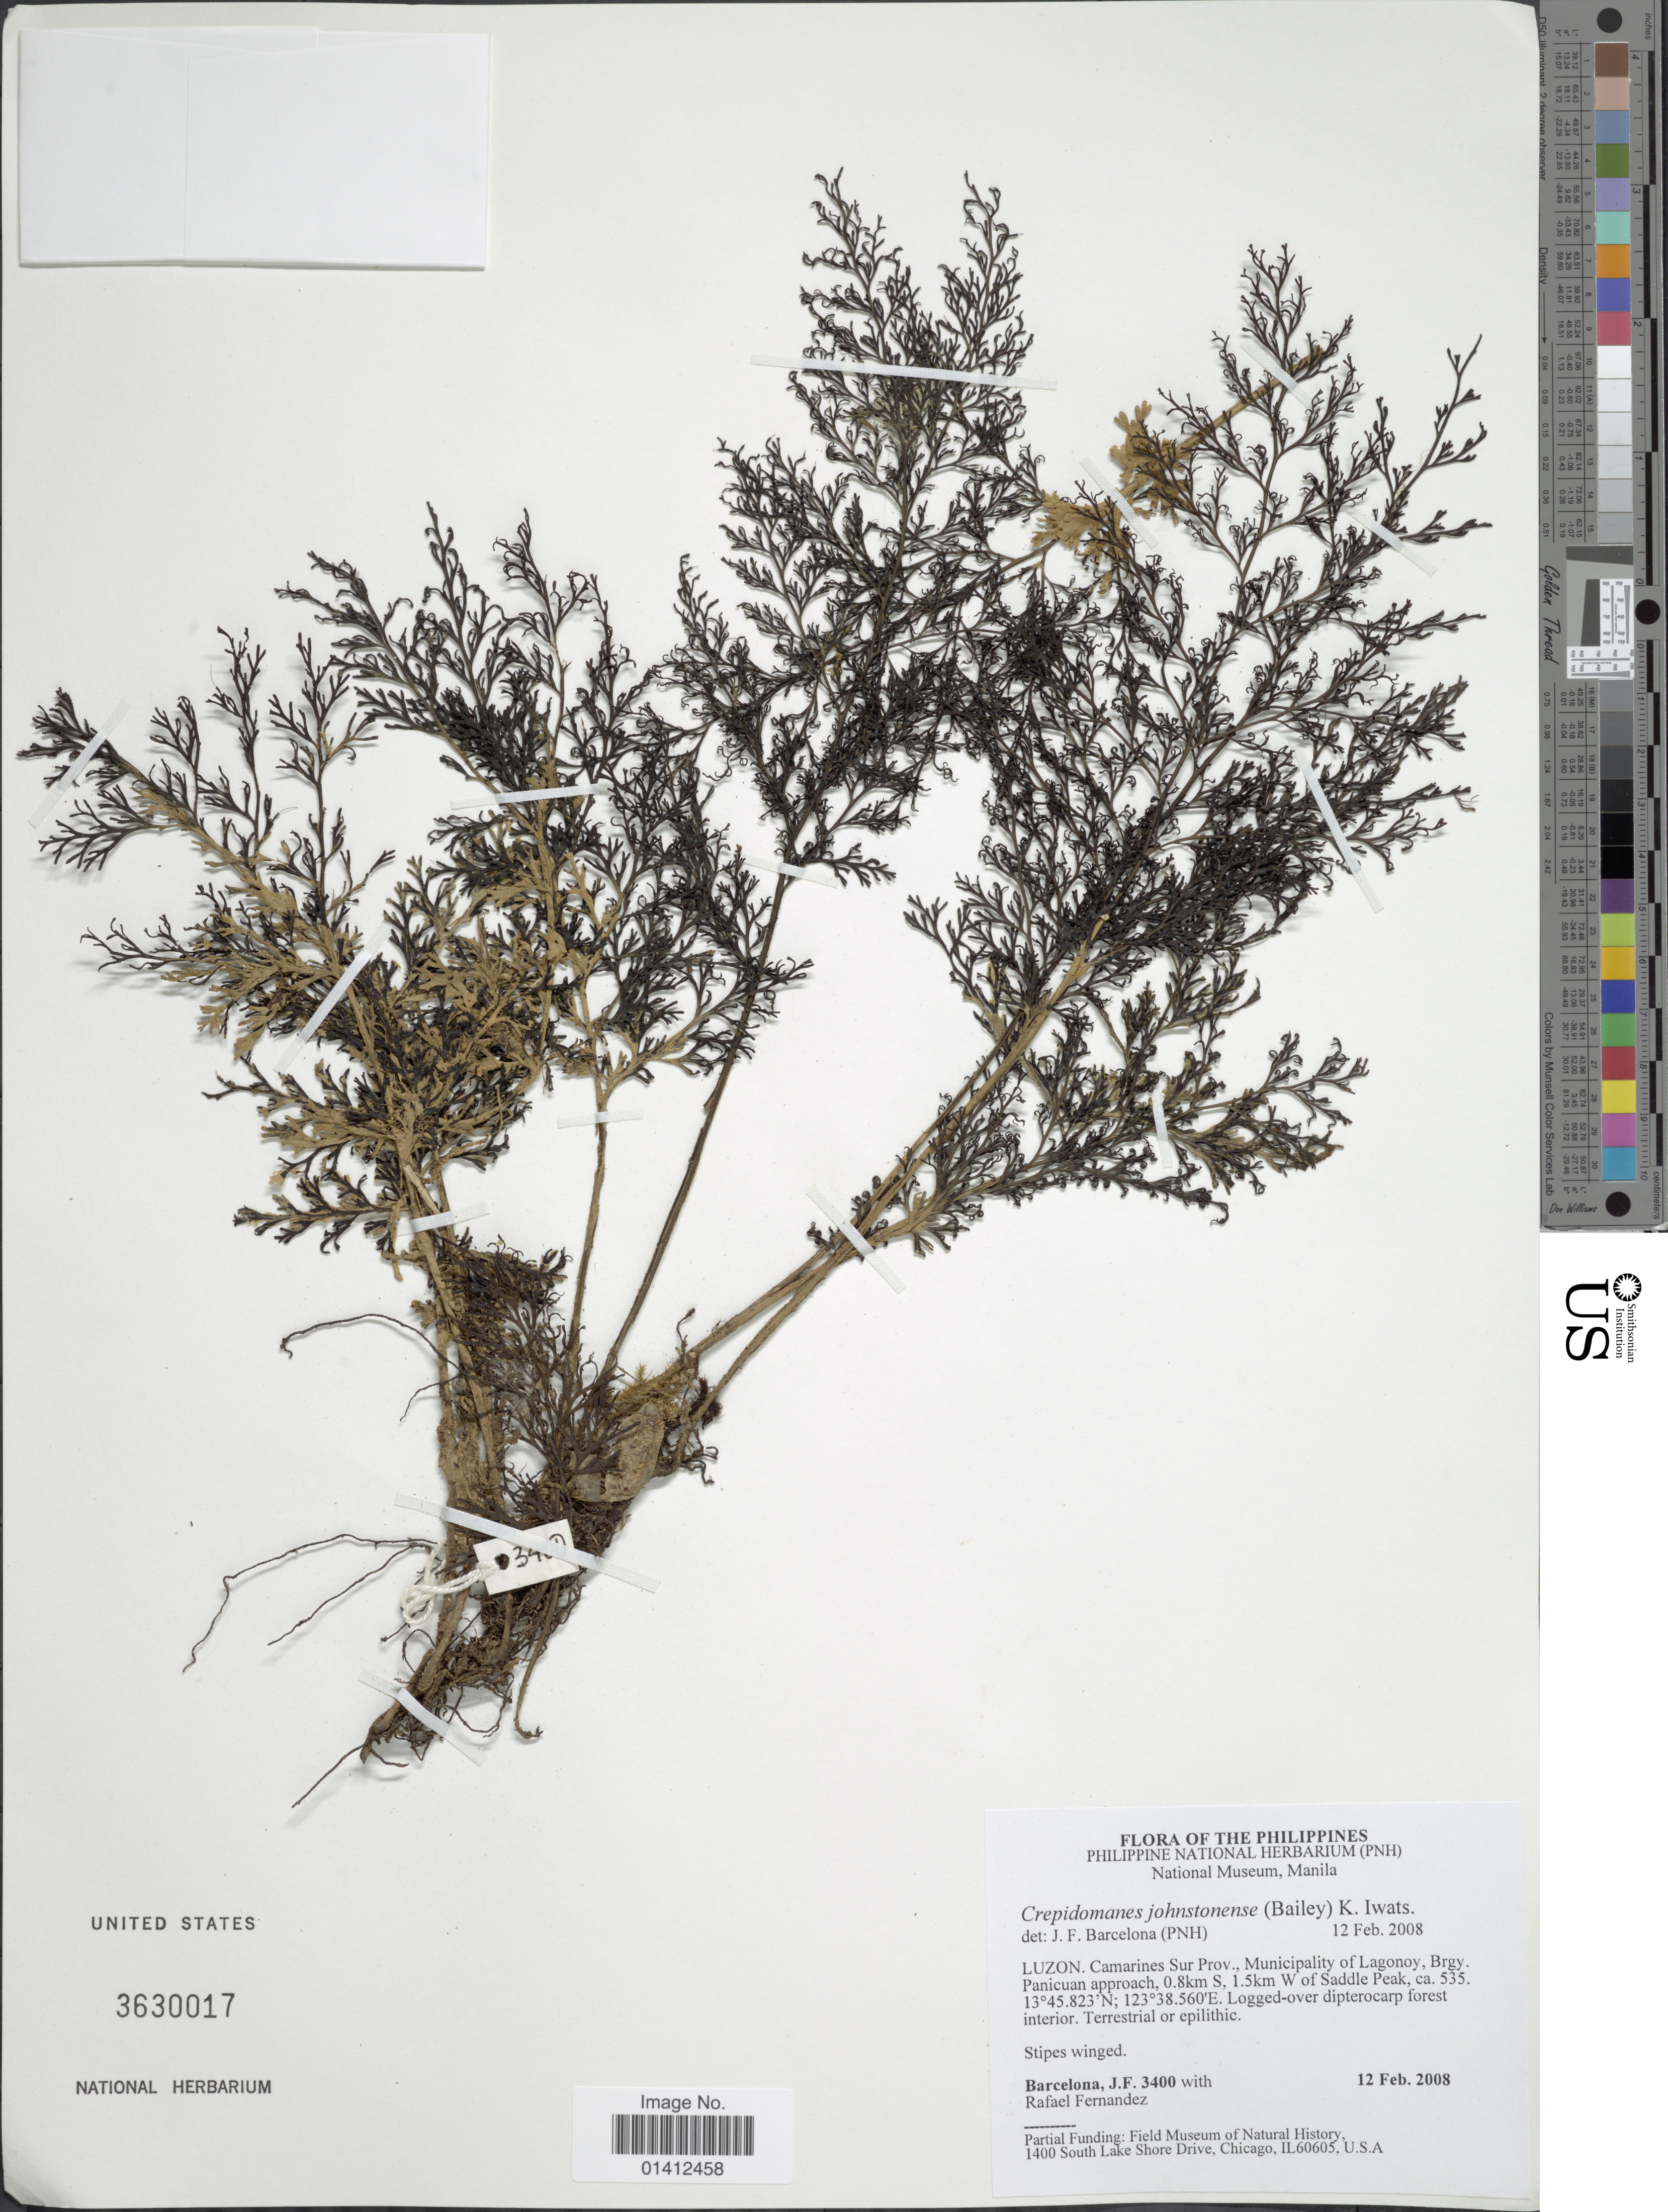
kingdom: Plantae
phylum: Tracheophyta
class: Polypodiopsida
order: Hymenophyllales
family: Hymenophyllaceae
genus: Vandenboschia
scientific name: Vandenboschia johnstonensis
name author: (Bailey) Copel.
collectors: J. F. Barcelona & R. Fernandez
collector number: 3400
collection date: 2008-02-12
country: Philippines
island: Luzon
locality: Luzon, Camarines Sur Prov., Municipality of Lagonoy, Brgy. Panicuan approach, 0.8km S 1.5km W of Saddle Peak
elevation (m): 535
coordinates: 13 45.823 N, 123 38.560 E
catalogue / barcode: US 3630017